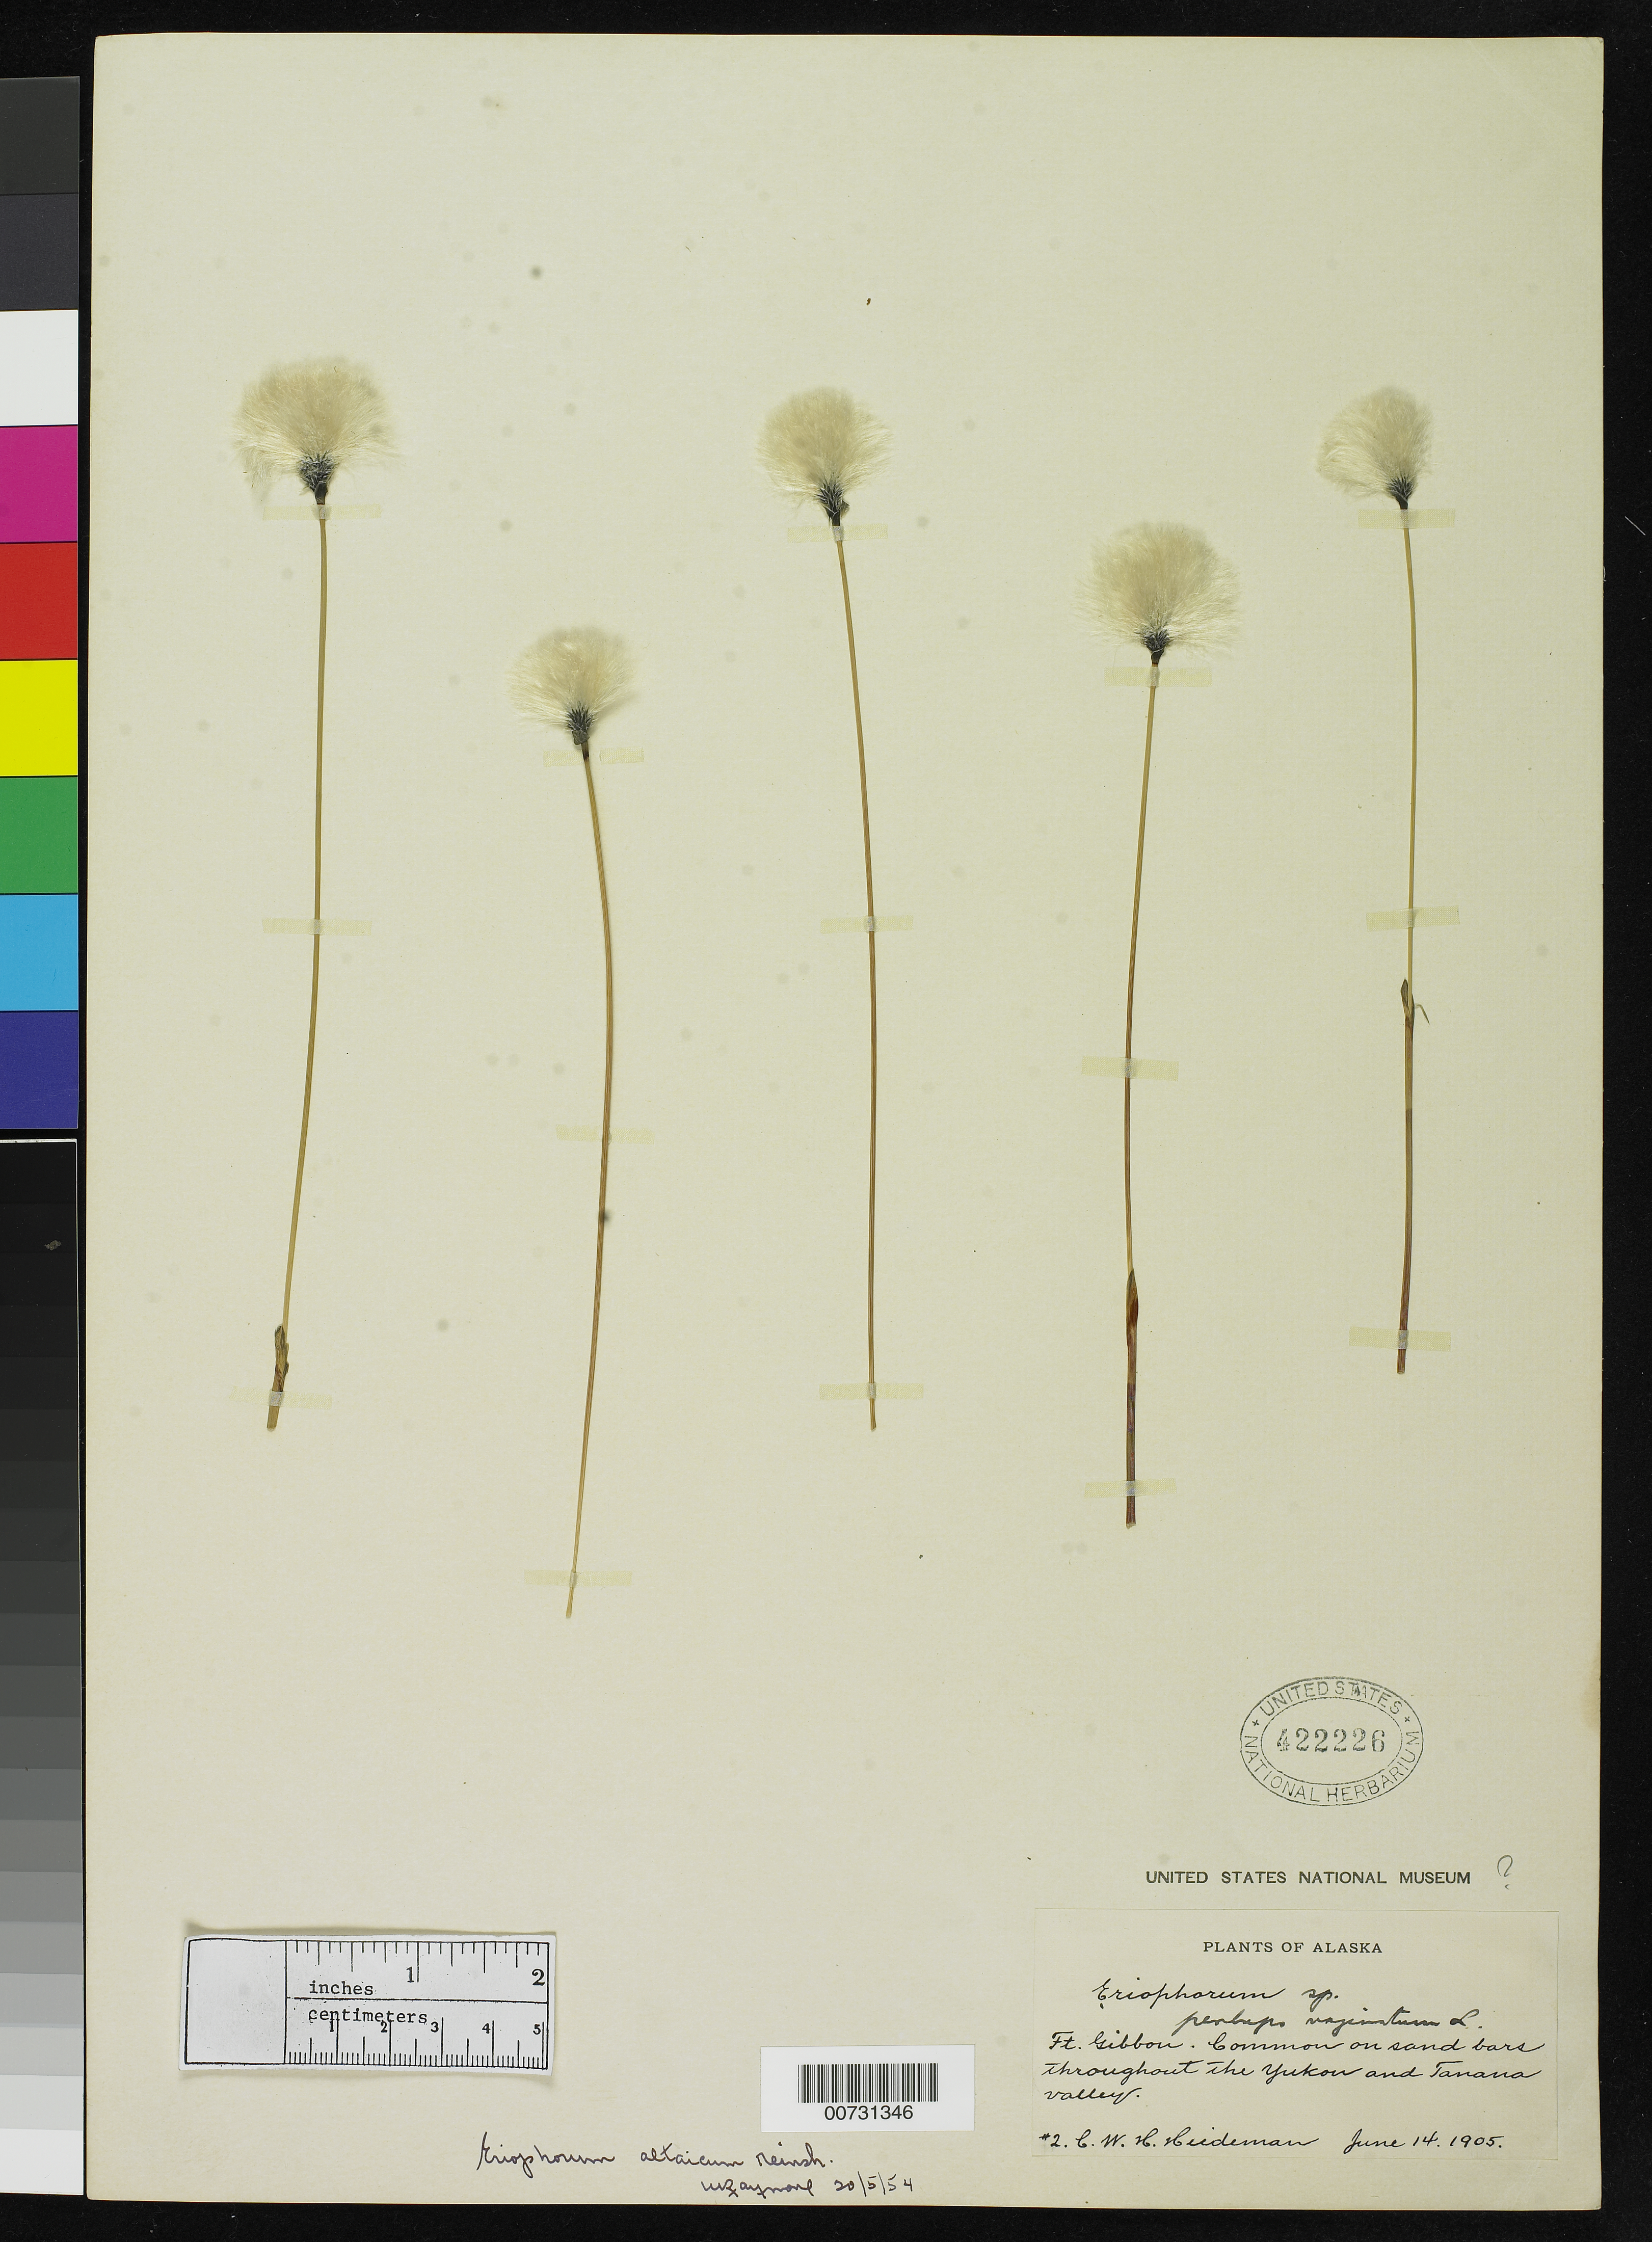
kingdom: Plantae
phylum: Tracheophyta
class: Liliopsida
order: Poales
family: Cyperaceae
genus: Eriophorum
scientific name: Eriophorum altaicum var. neogaeum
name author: Raymond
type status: Holotype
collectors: C. Heideman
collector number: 2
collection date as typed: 14 Jun 1905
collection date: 1905-06-14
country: United States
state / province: Alaska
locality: Ft. Gibbon. Common on sand bars throughout the Yukon and Tanana valley.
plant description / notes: =Eriophorum chamissonis C.A. Mey. acc. to Hitchcock et al. 1969, Vasc. Pl. Pacific Northwest 1: 361. Or?? E. altaicum = E. scheuchzeri ssp. Altaicum (Meinsh.) Bondareva, Fl. Sibir. 3: 15 (1990).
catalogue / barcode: US 422226